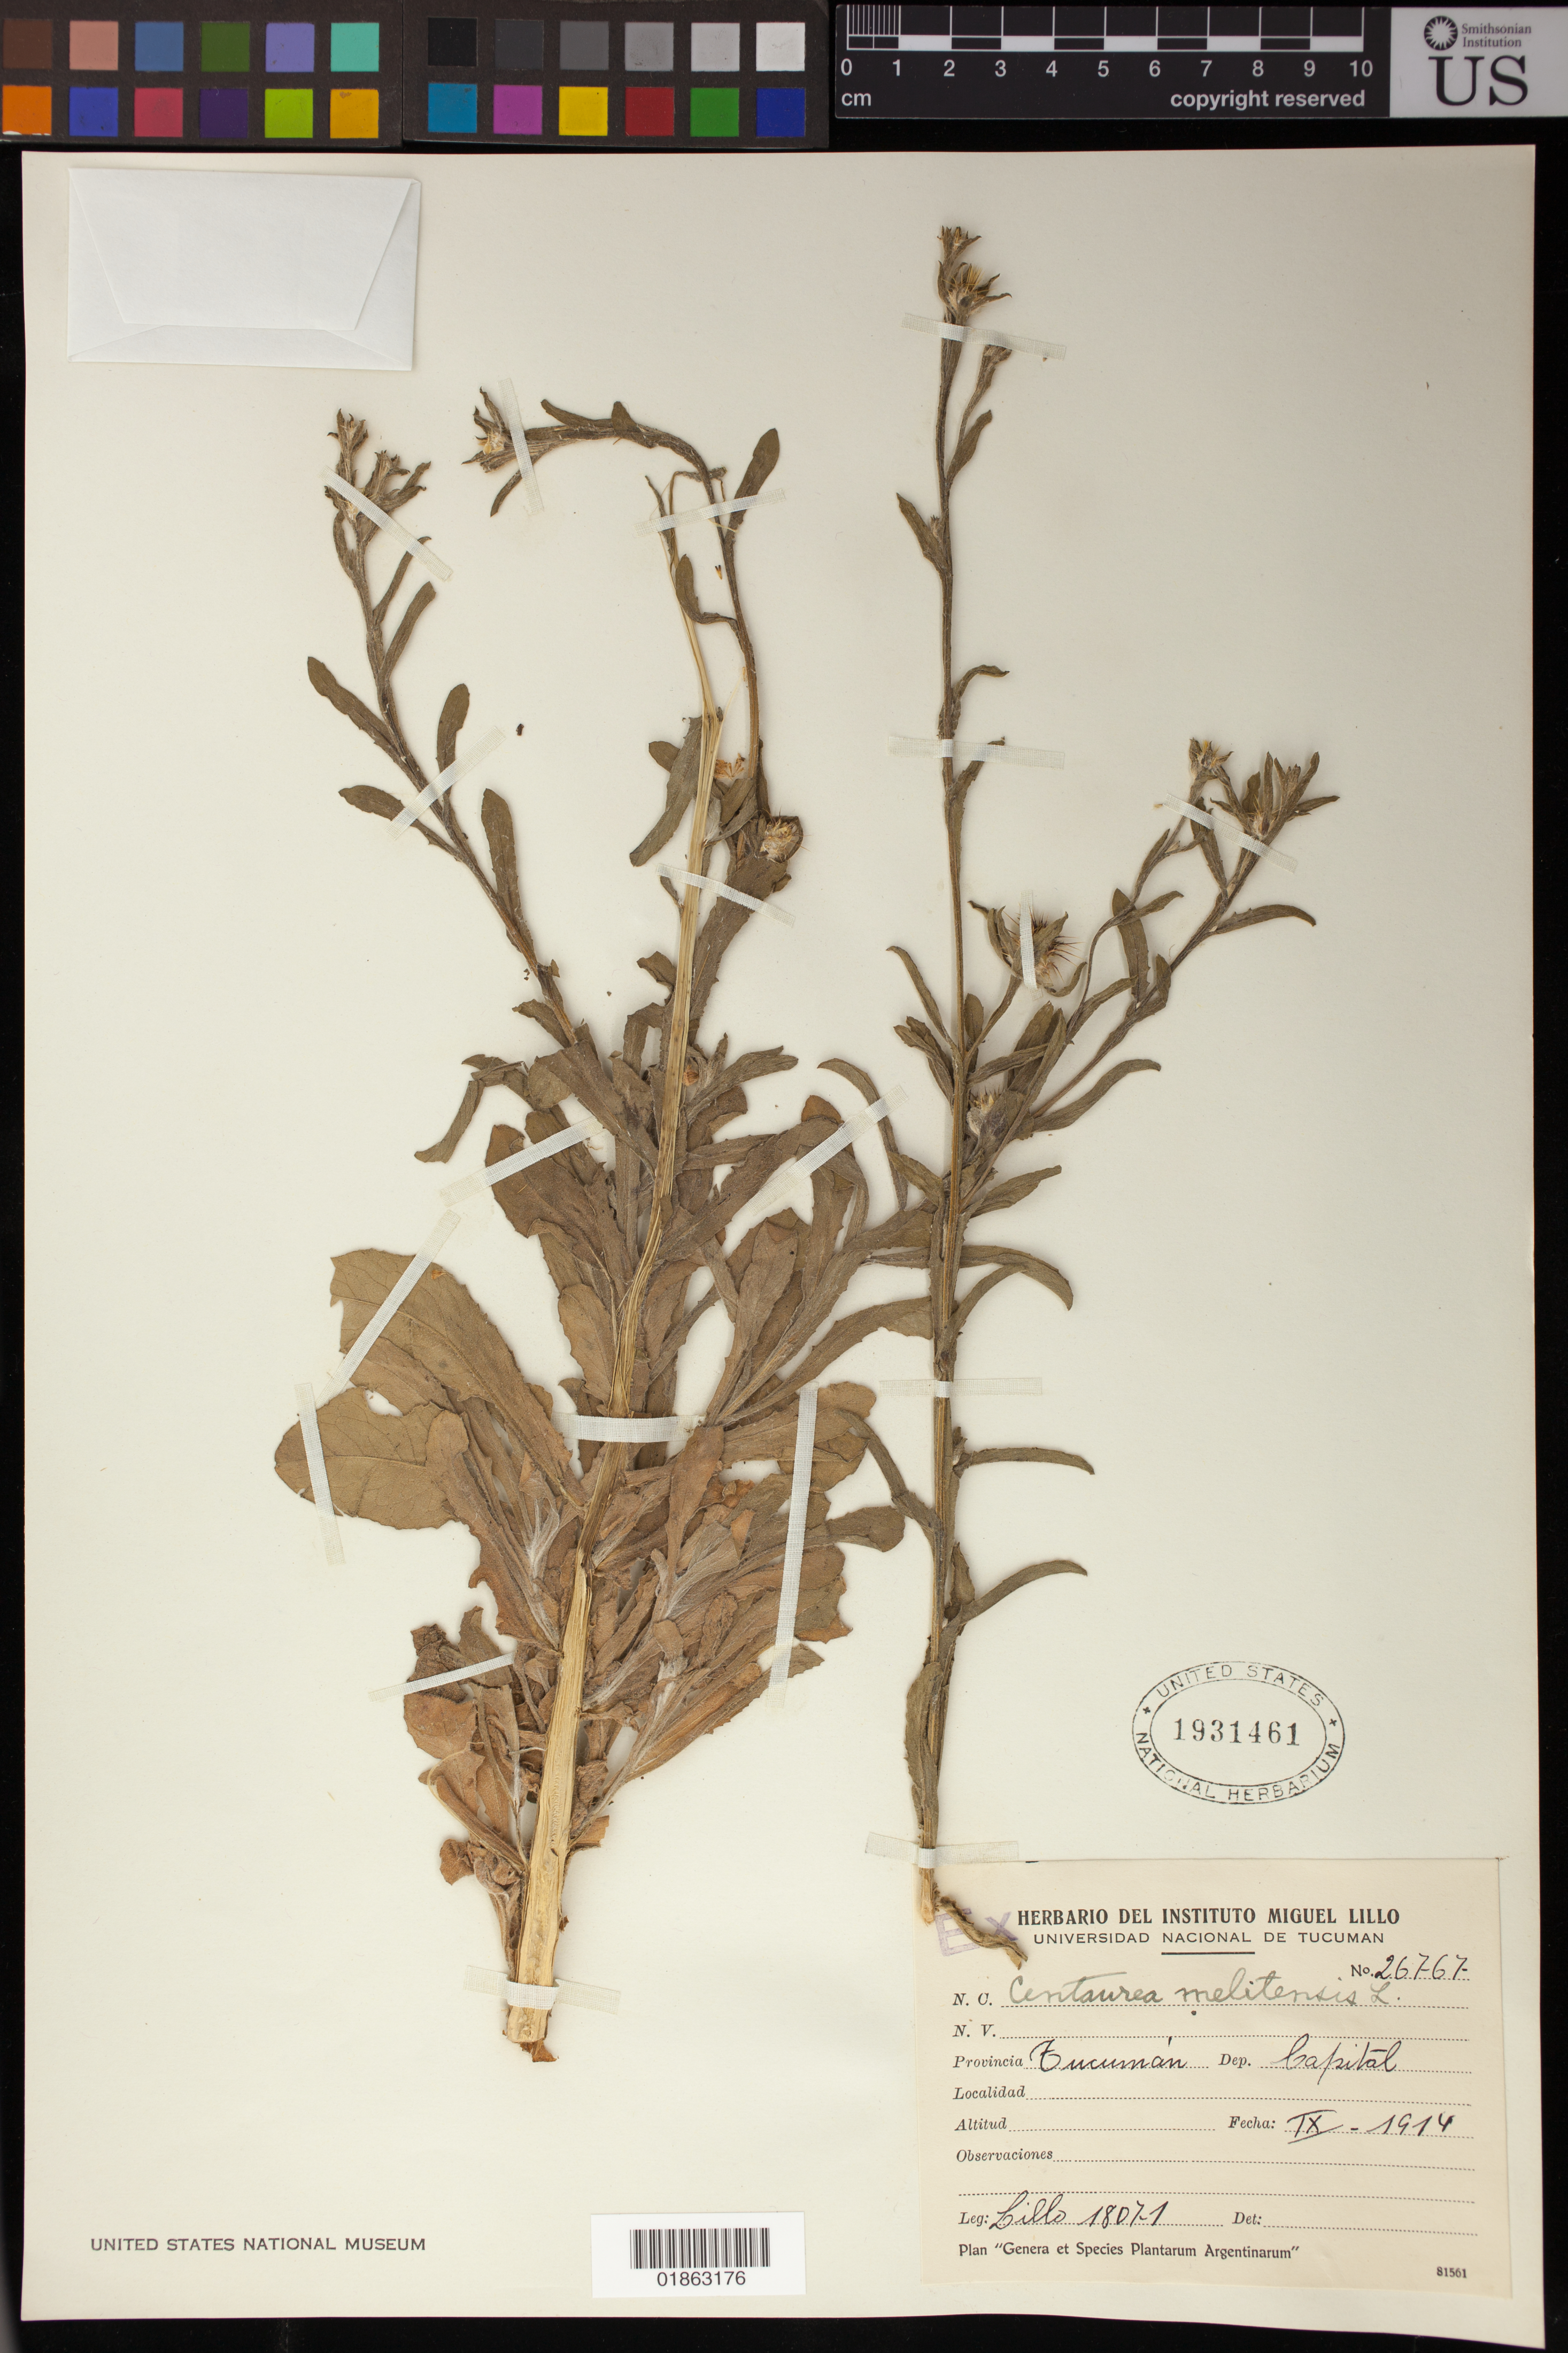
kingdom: Plantae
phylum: Tracheophyta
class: Magnoliopsida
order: Asterales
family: Asteraceae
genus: Centaurea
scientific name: Centaurea melitensis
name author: L.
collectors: M. Lillo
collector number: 18071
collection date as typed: IX - 1914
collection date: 1914-09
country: Argentina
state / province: Tucumán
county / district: Capital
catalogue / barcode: US 1931461